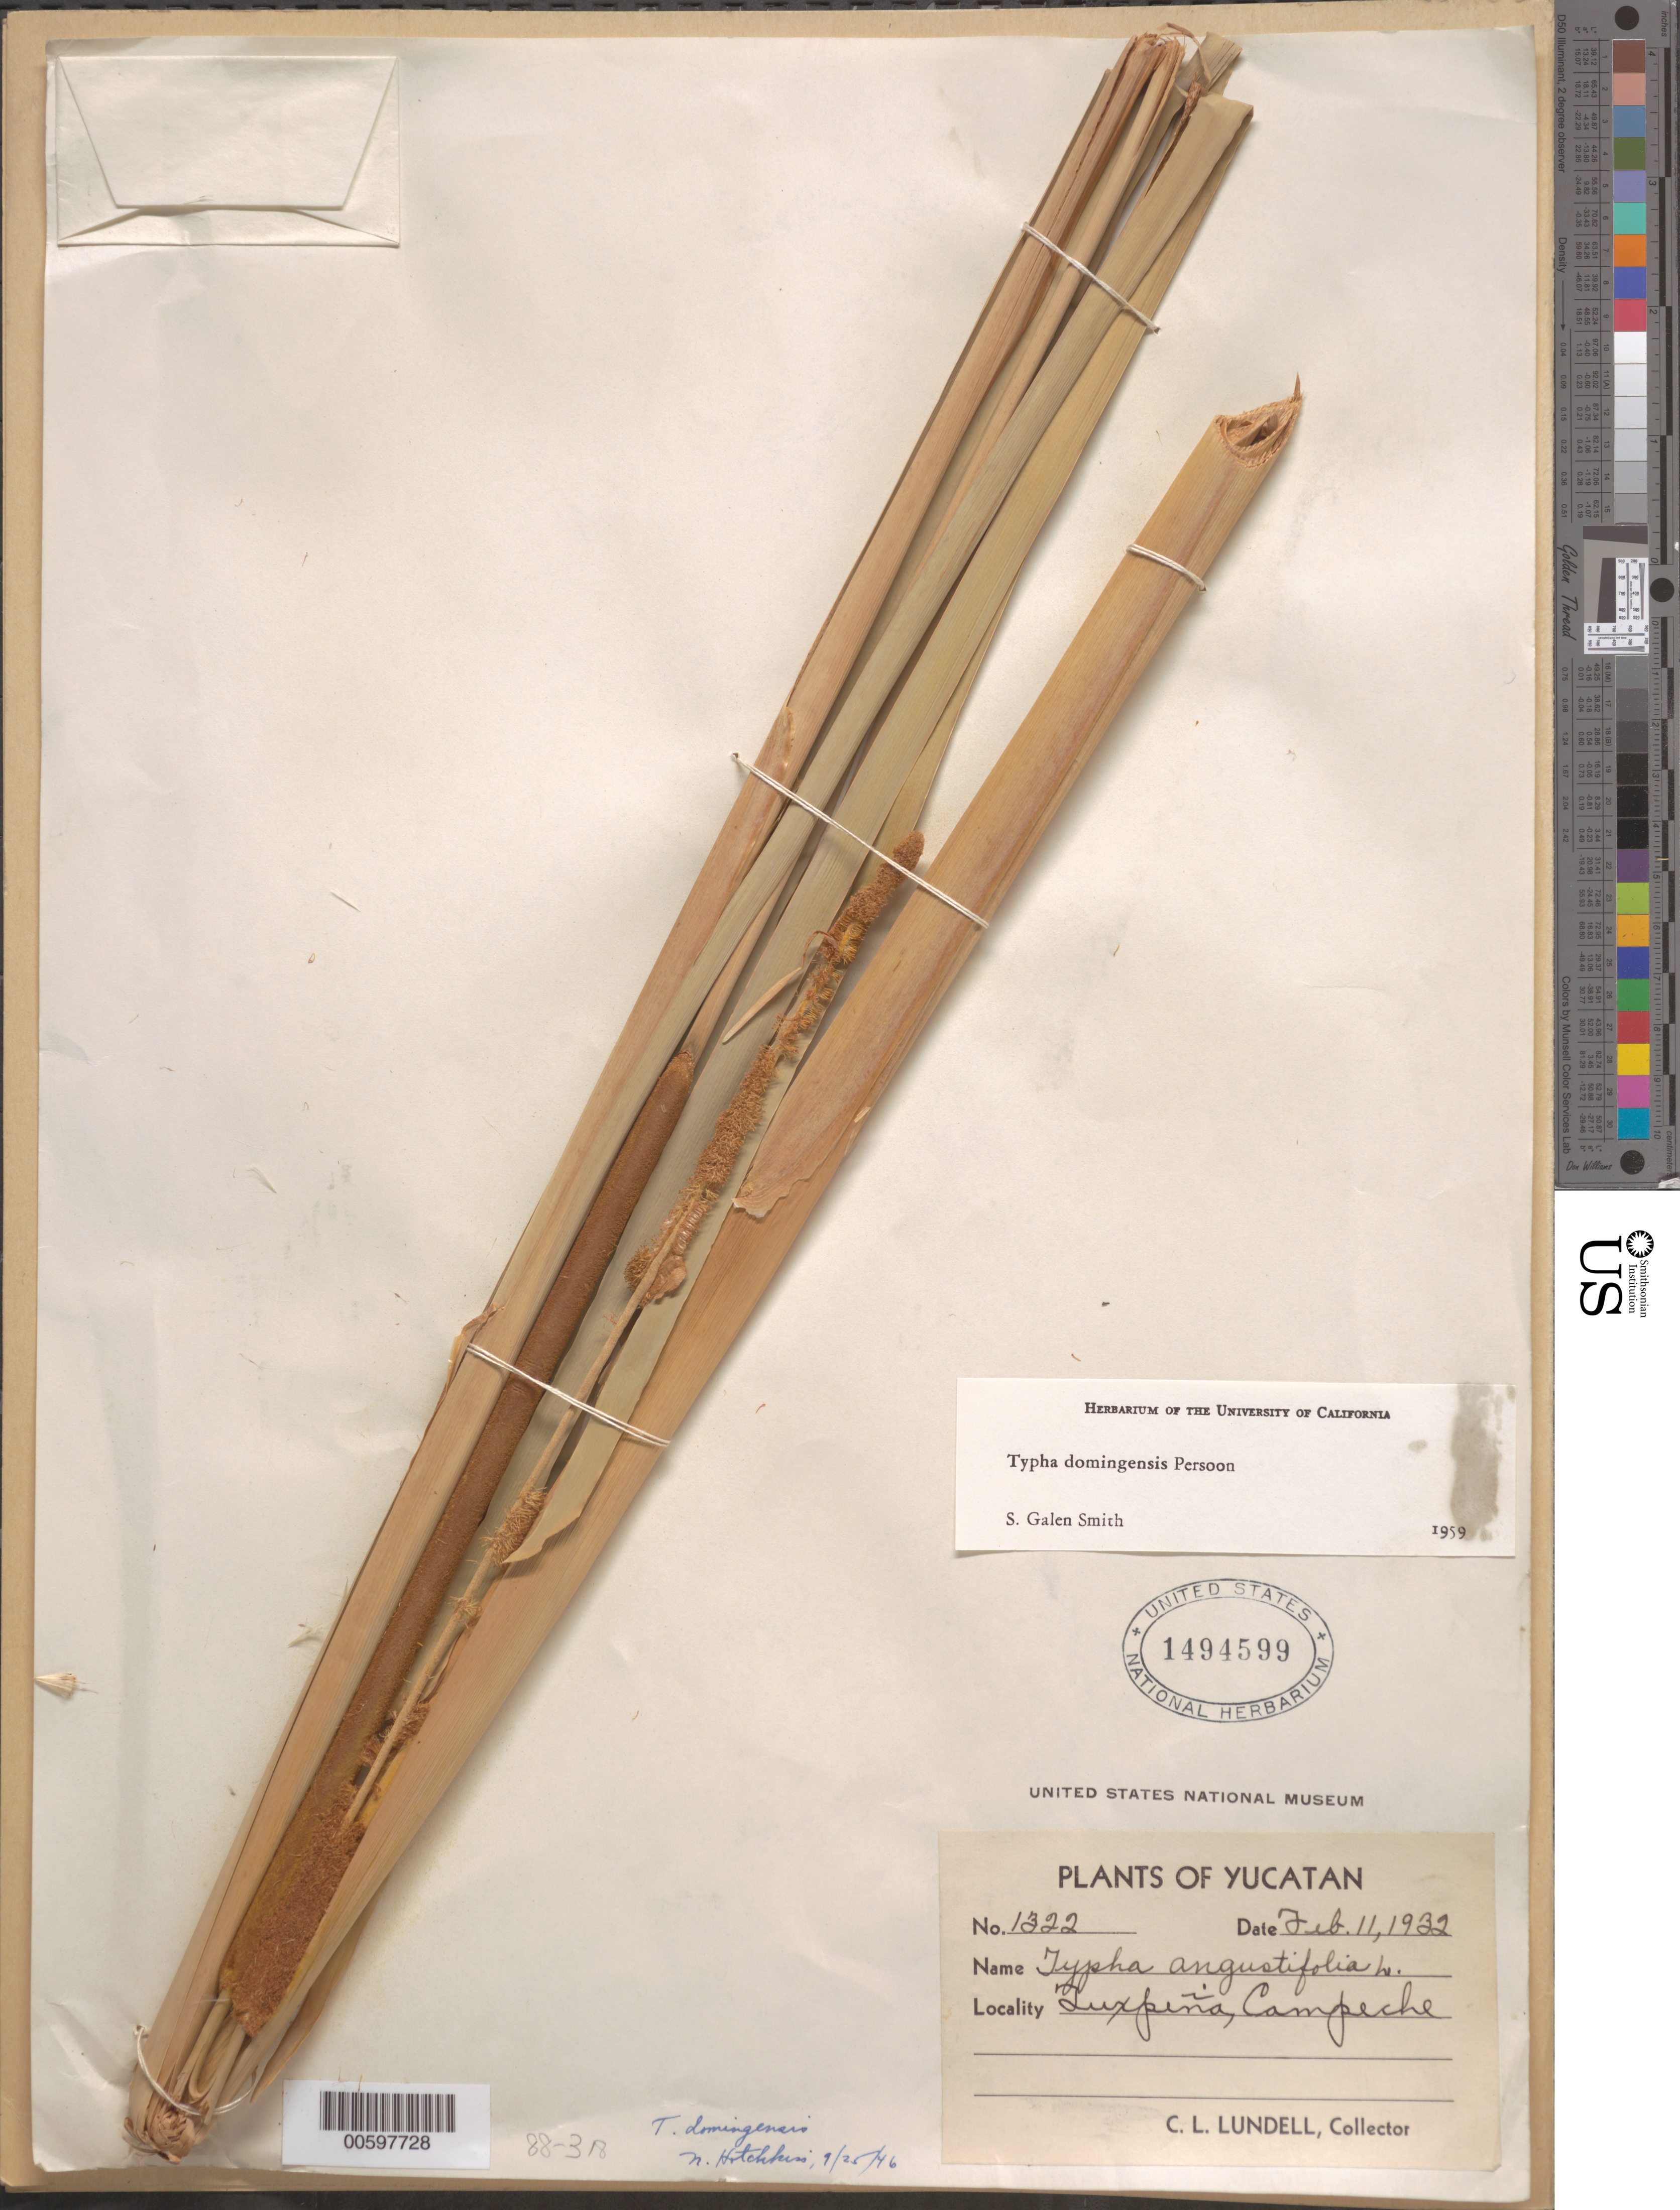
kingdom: Plantae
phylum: Tracheophyta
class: Liliopsida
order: Poales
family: Typhaceae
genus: Typha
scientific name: Typha domingensis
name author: Pers.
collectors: C. L. Lundell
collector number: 1322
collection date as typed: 11 Feb 1932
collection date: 1932-02-11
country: Mexico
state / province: Campeche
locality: Tuxpina, Campeche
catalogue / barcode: US 1494599